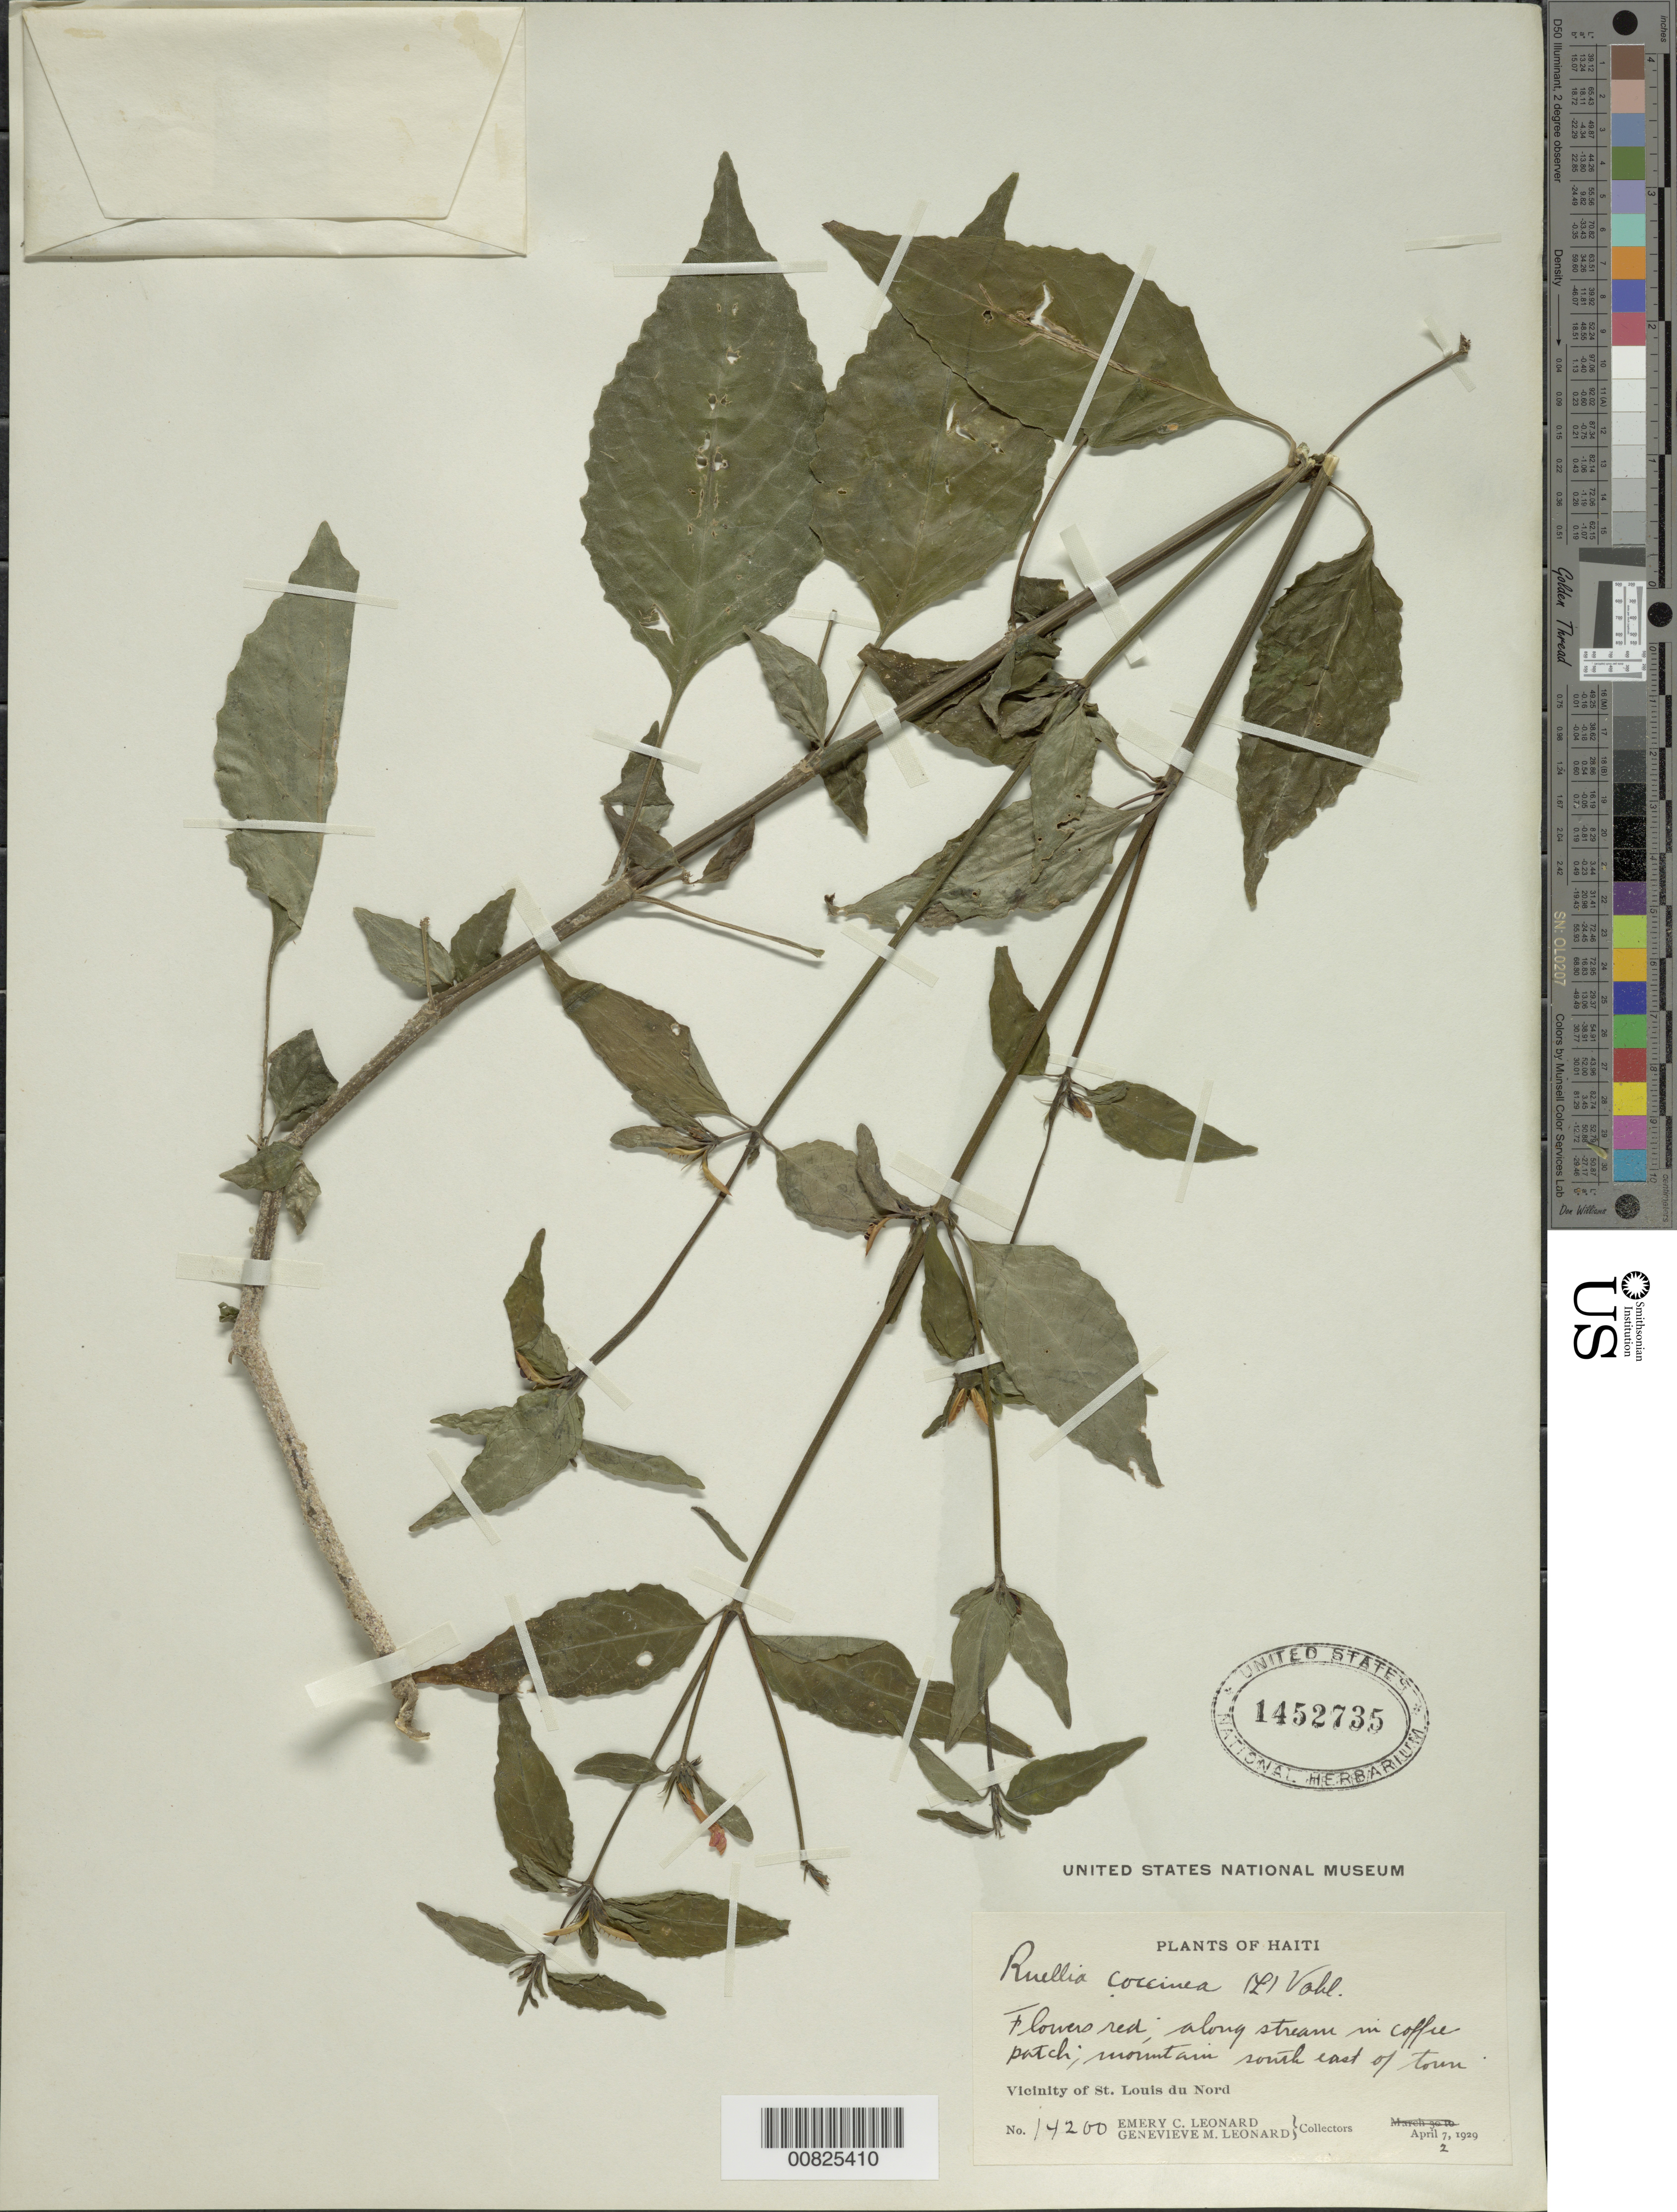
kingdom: Plantae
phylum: Tracheophyta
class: Magnoliopsida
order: Lamiales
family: Acanthaceae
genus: Ruellia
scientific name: Ruellia coccinea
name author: (L.) Vahl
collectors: E. C. Leonard & G. M. Leonard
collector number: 14200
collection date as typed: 02 Apr 1929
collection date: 1929-04-02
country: Haiti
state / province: Nord-Ouest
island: Hispaniola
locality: Vicinity of St. Louis du Nord, mountains SE of town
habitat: Along stream in coffee patch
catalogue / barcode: US 1452735